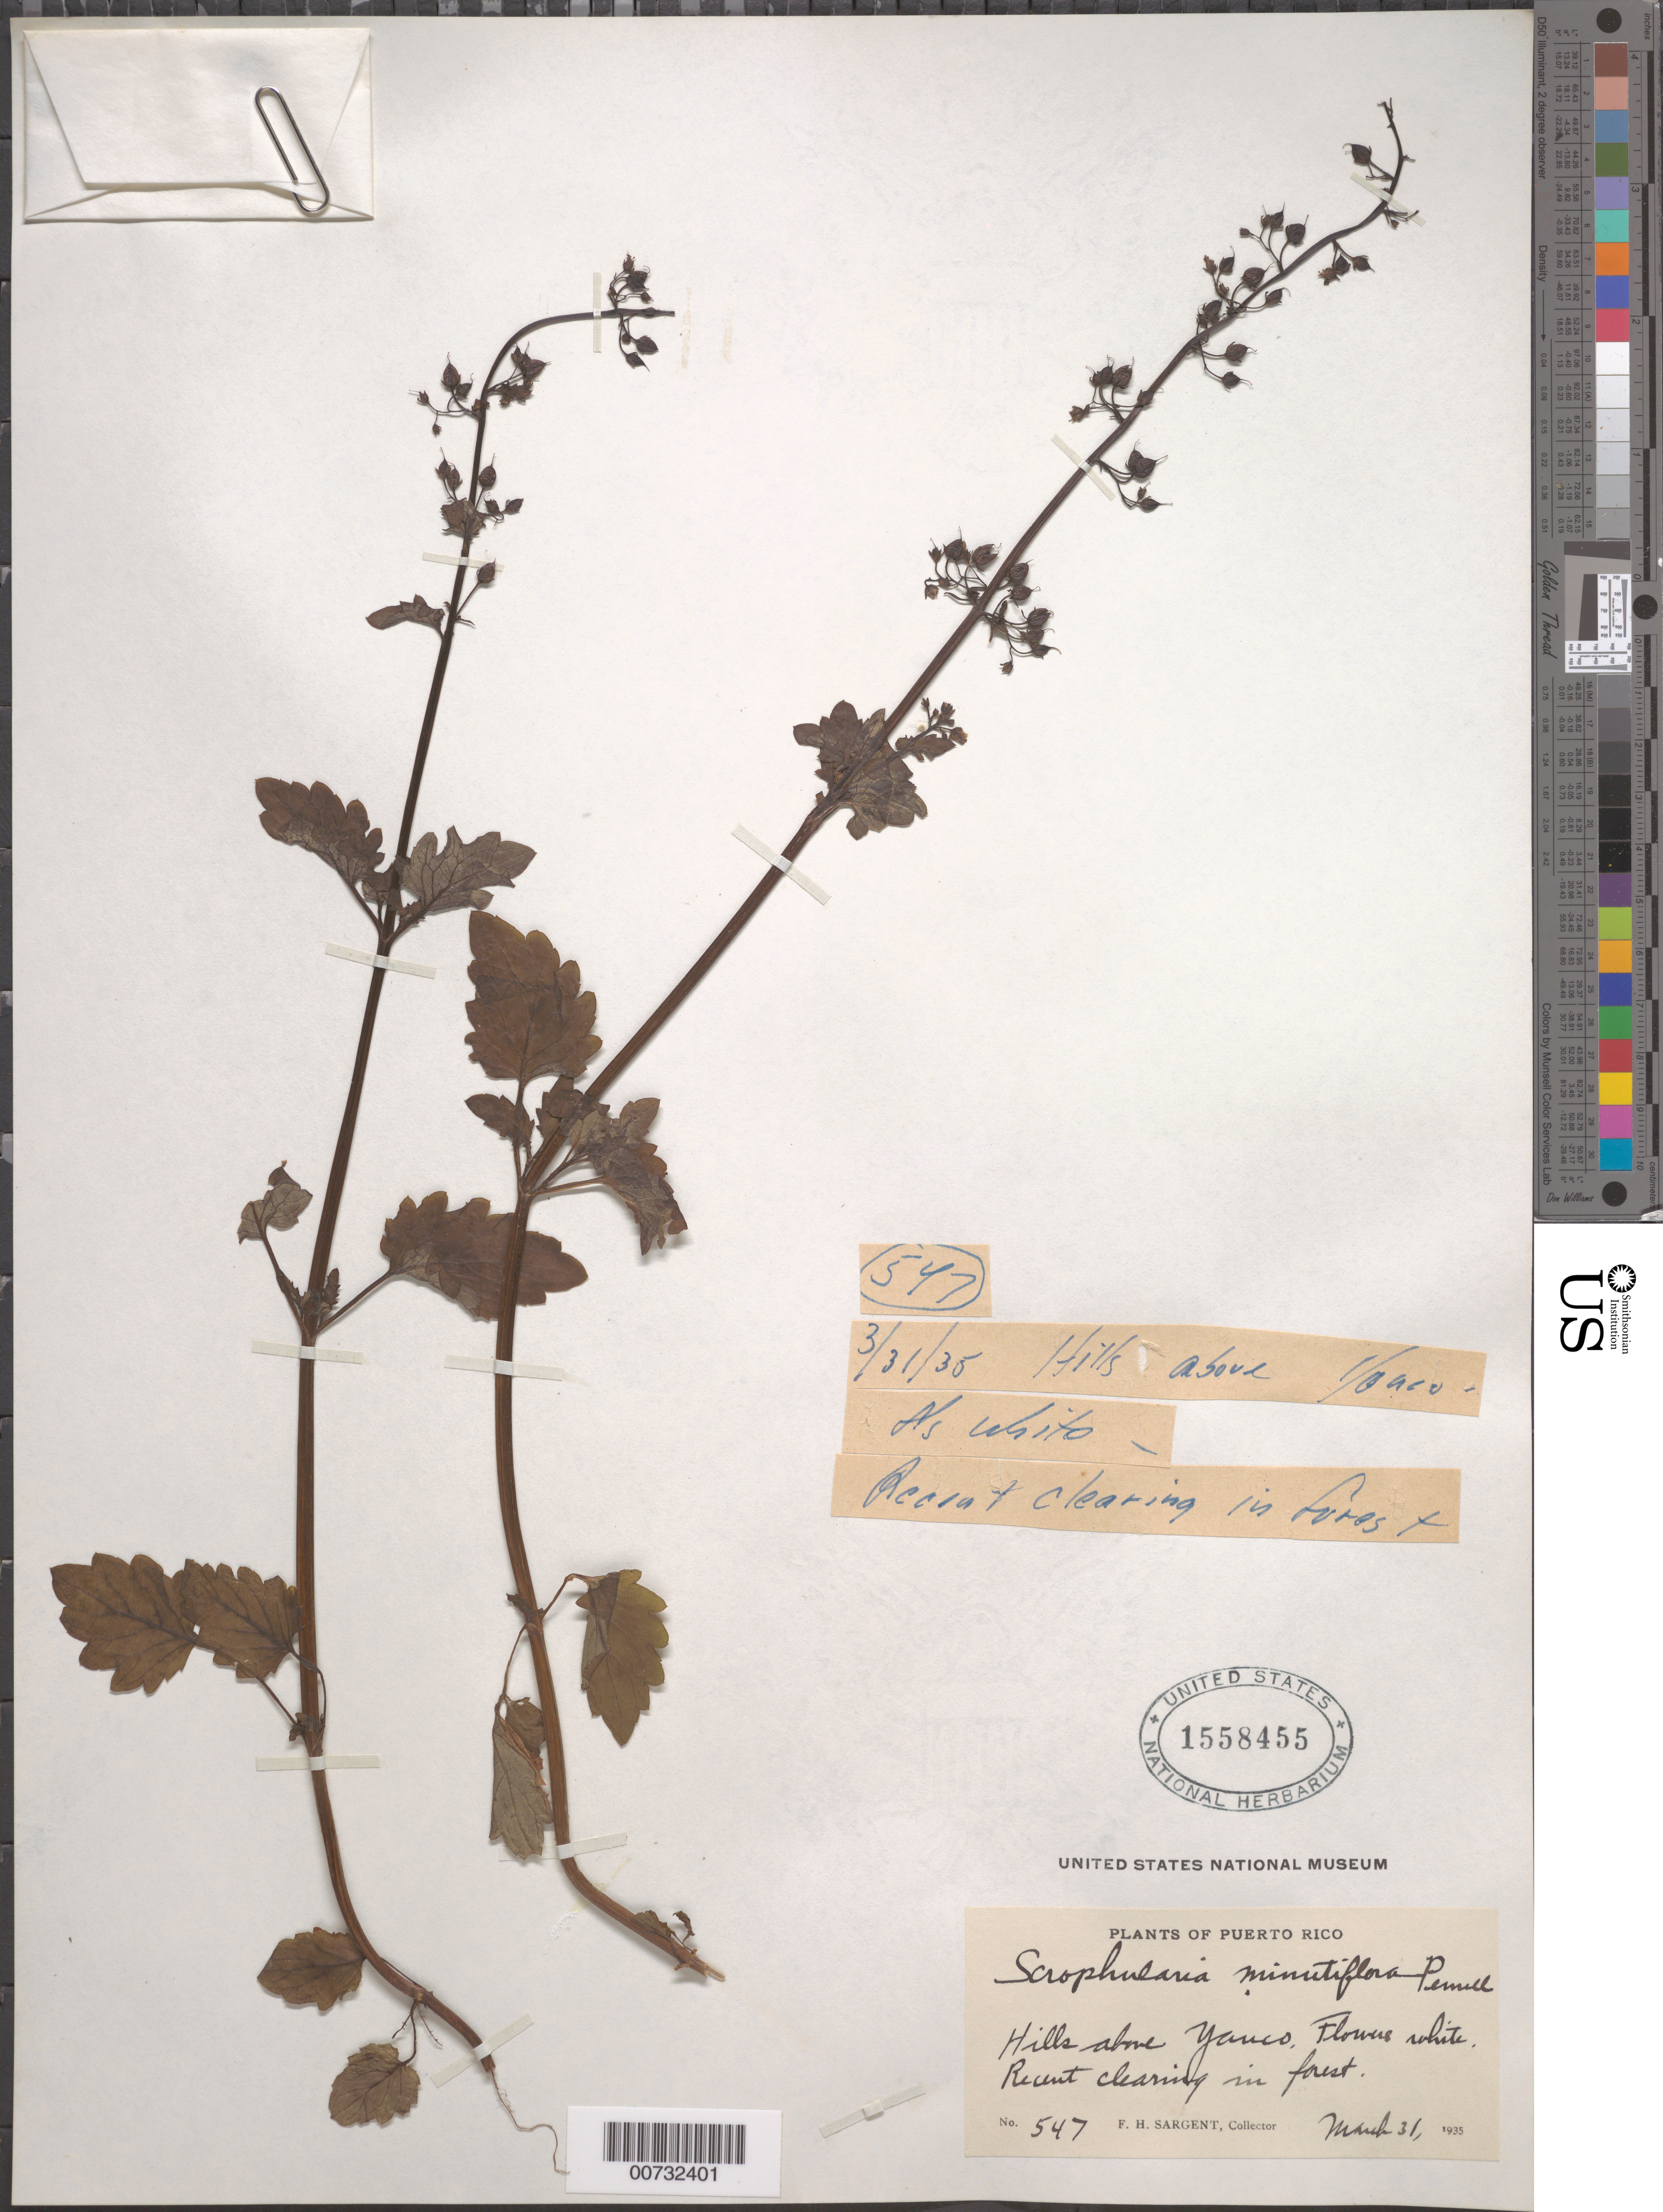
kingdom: Plantae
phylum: Tracheophyta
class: Magnoliopsida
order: Lamiales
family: Scrophulariaceae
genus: Scrophularia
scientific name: Scrophularia minutiflora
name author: Pennell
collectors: F. H. Sargent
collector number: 547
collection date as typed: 31 Mar 1935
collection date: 1935-03-31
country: Puerto Rico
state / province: Yauco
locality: Yauco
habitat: Hills, recent clearing in forest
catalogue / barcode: US 1558455